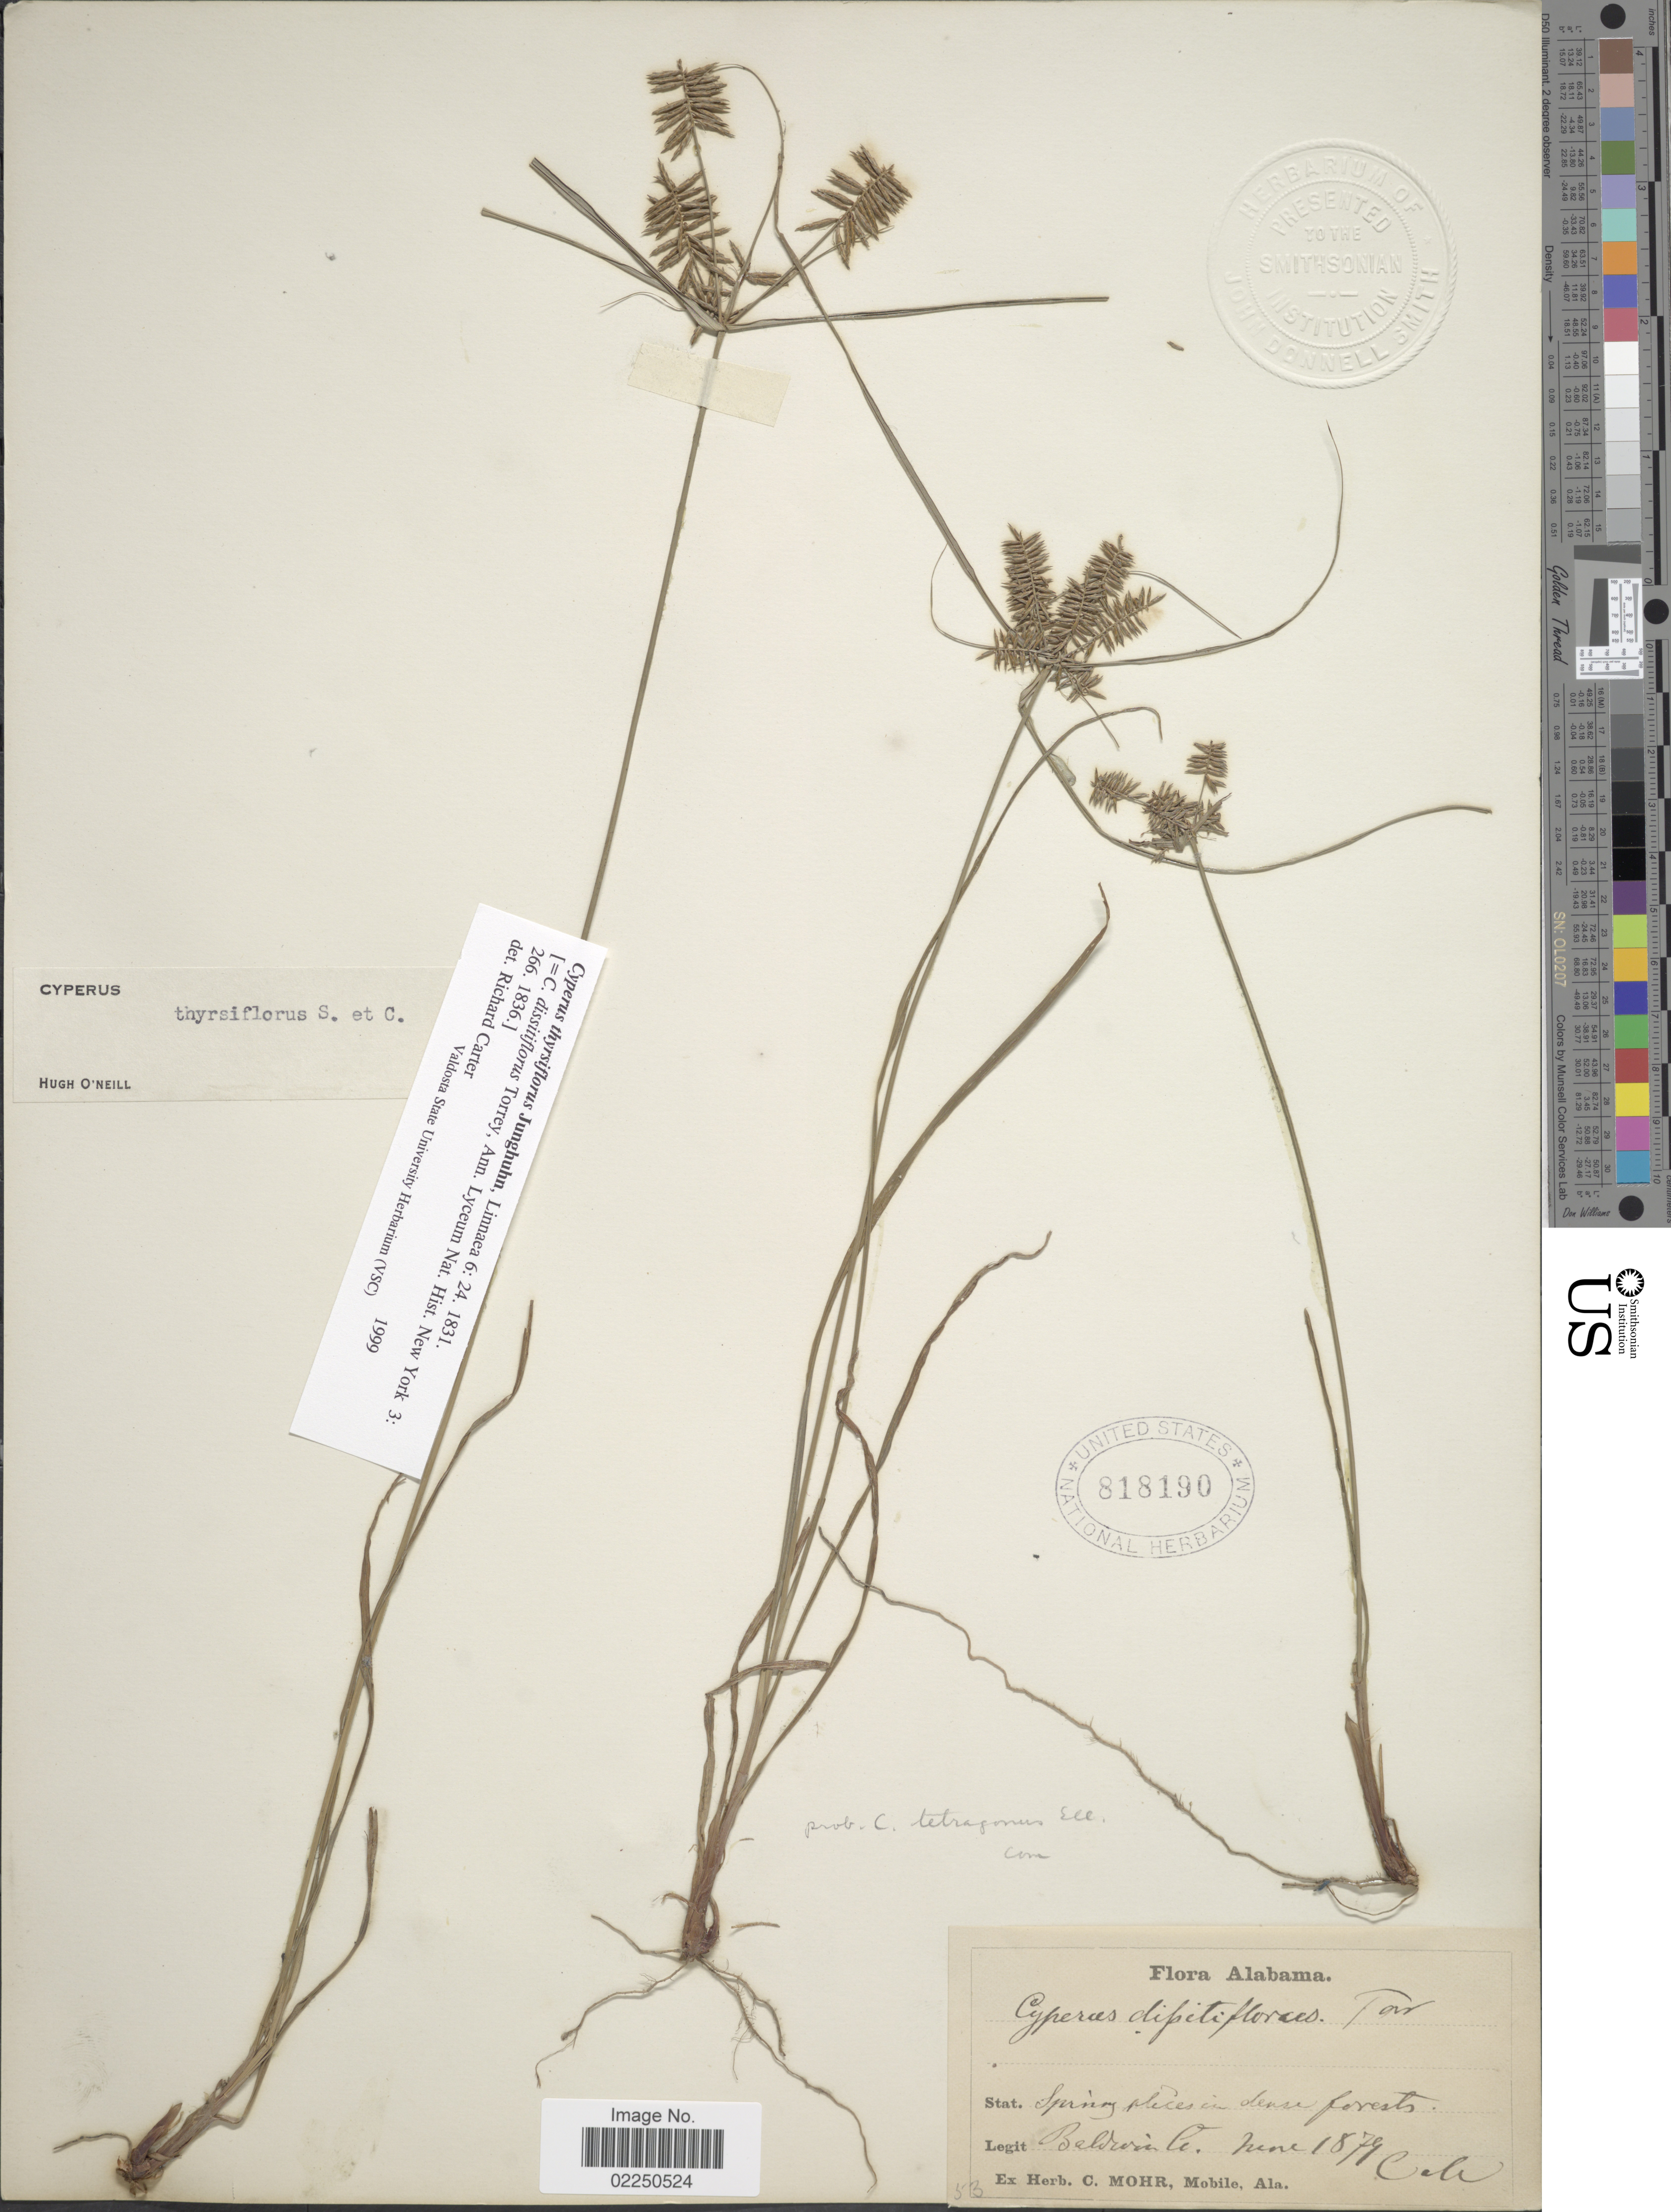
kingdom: Plantae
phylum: Tracheophyta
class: Liliopsida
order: Poales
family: Cyperaceae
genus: Cyperus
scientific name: Cyperus thyrsiflorus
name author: Jungh.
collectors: C. T. Mohr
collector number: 53?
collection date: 1879-06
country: United States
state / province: Alabama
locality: Spring places in dense forests. Baldwin Co.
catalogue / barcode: US 818190